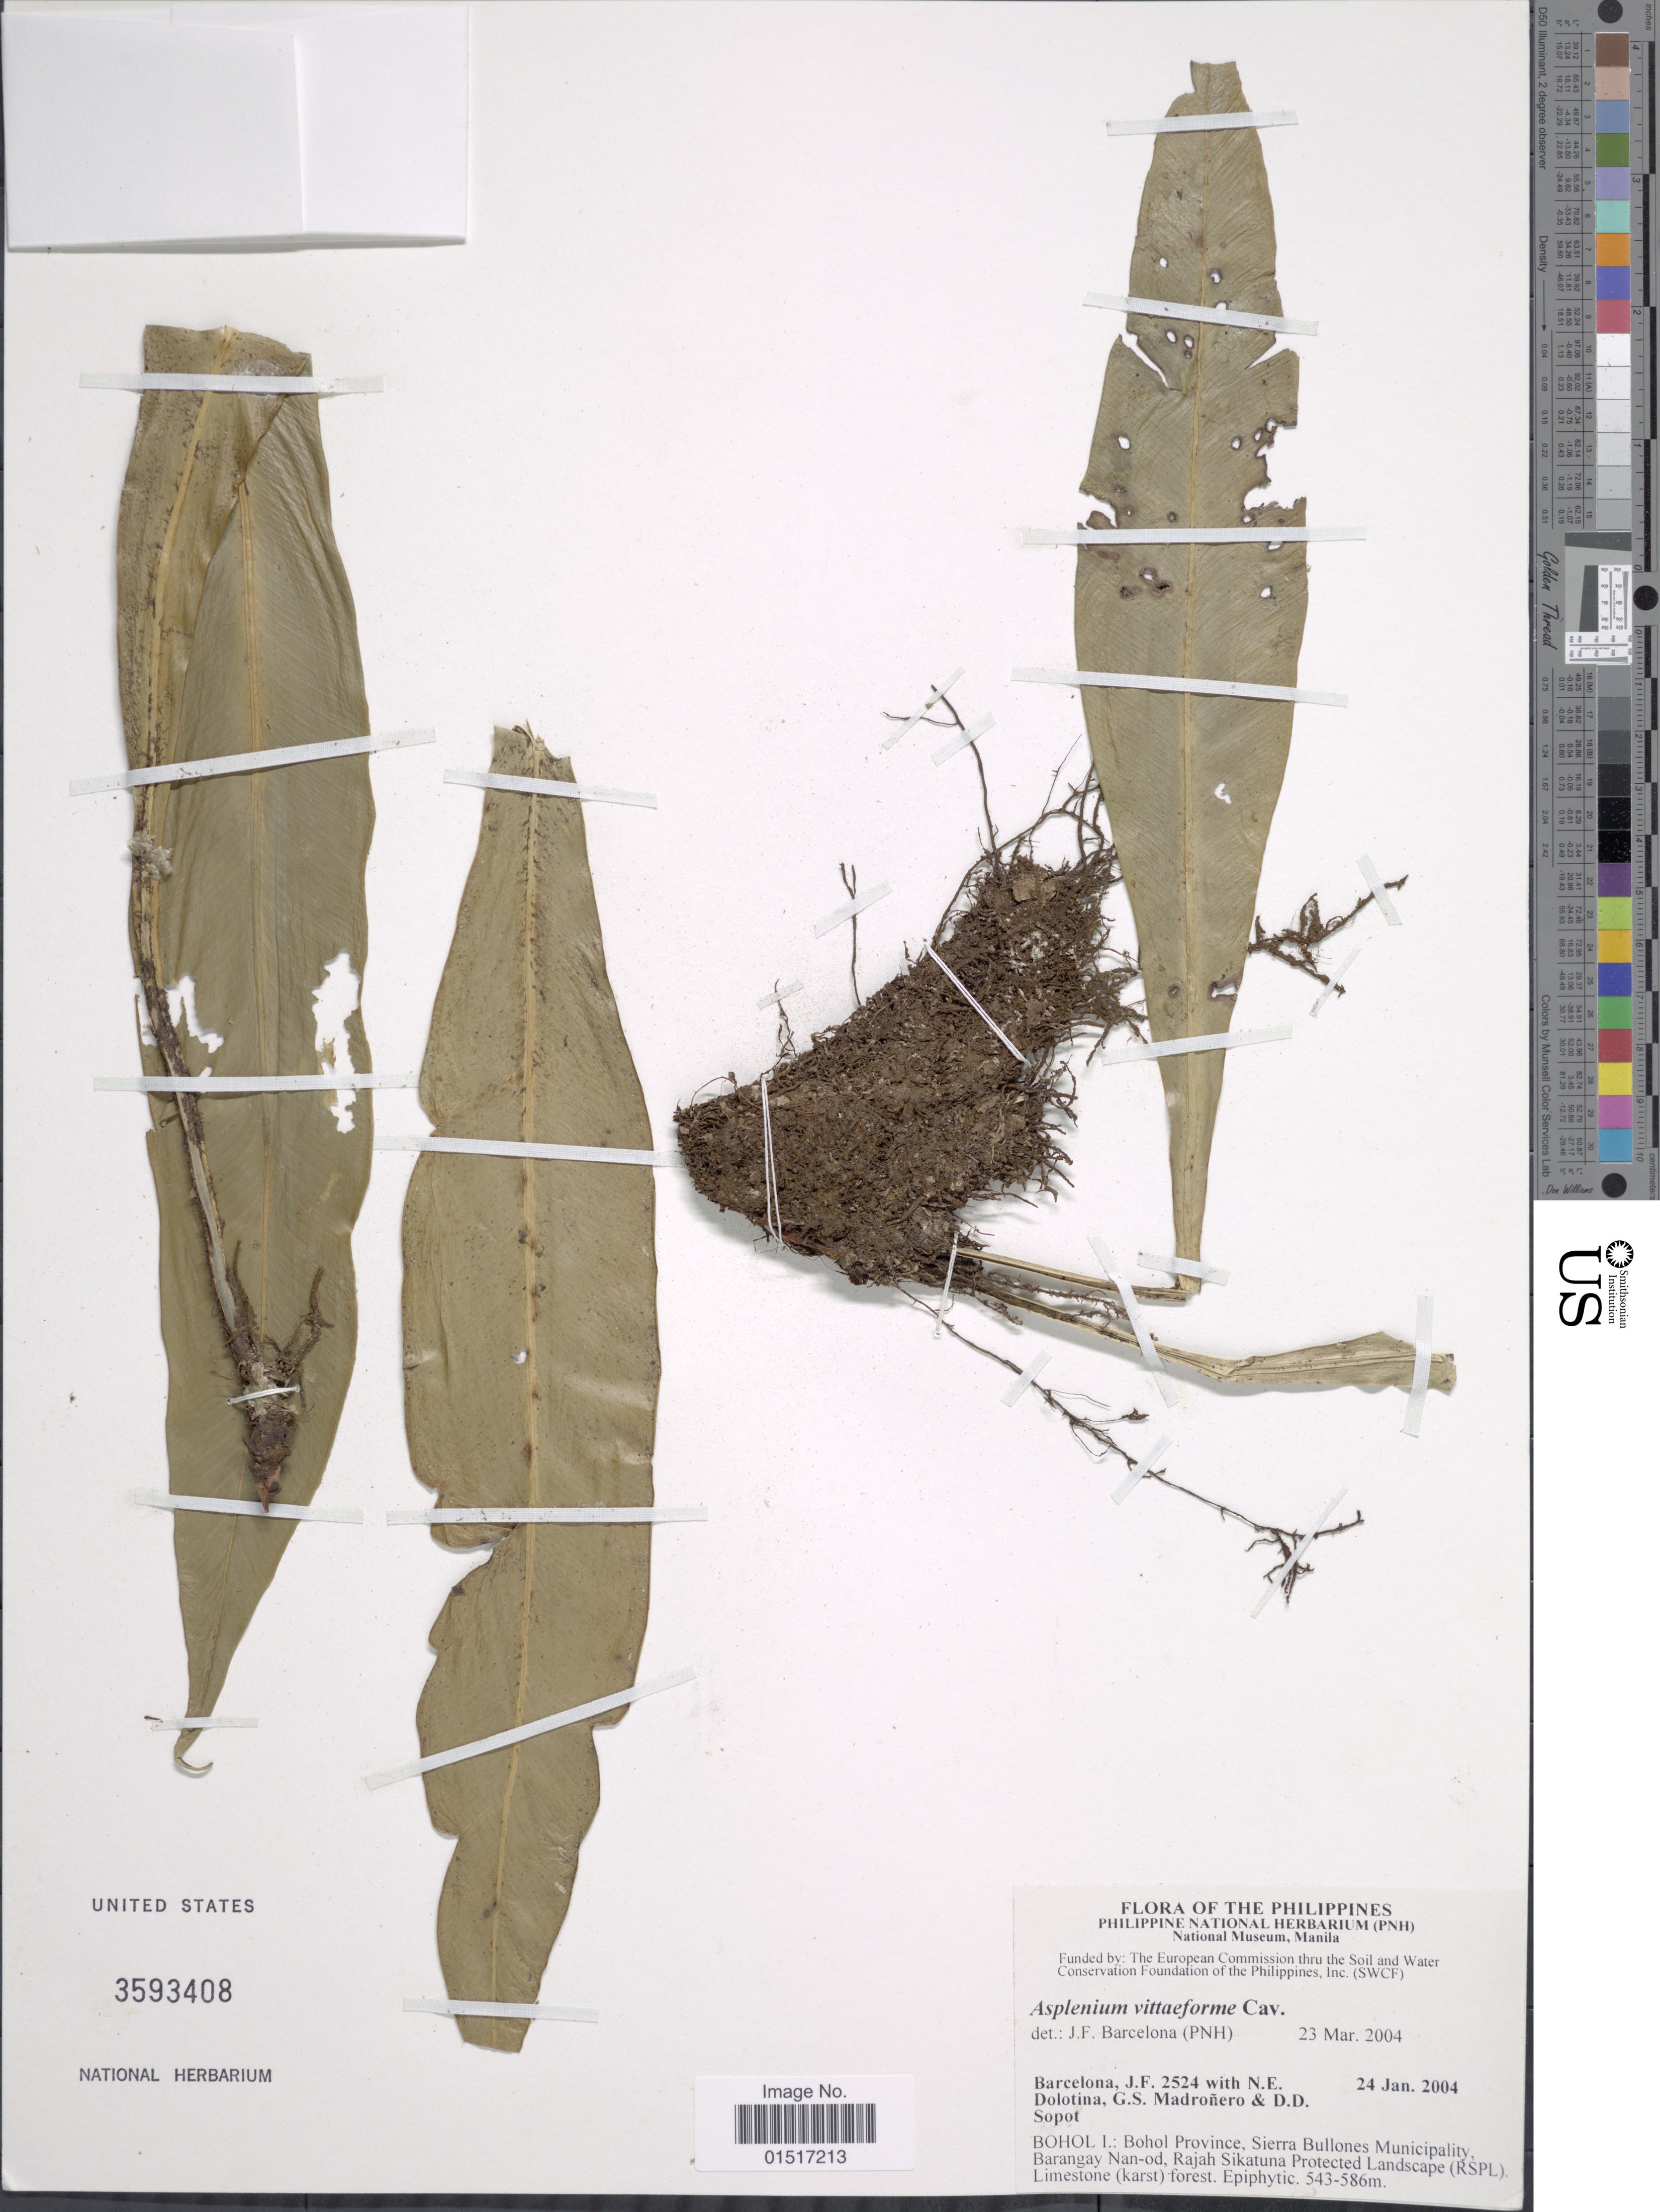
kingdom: Plantae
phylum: Tracheophyta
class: Polypodiopsida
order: Polypodiales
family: Aspleniaceae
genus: Asplenium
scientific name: Asplenium vittiforme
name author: Cav.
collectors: J. F. Barcelona, N. Dolotina, G. Madroñero & D. Sopot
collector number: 2524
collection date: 2004-01-24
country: Philippines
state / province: Central Visayas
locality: Bohol I.: Bohol Province, Sierra Bullones Municipality, Barangay Nan-od, Rajah Sikatuna Protected Landscape (RSPL)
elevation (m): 543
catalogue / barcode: US 3593408